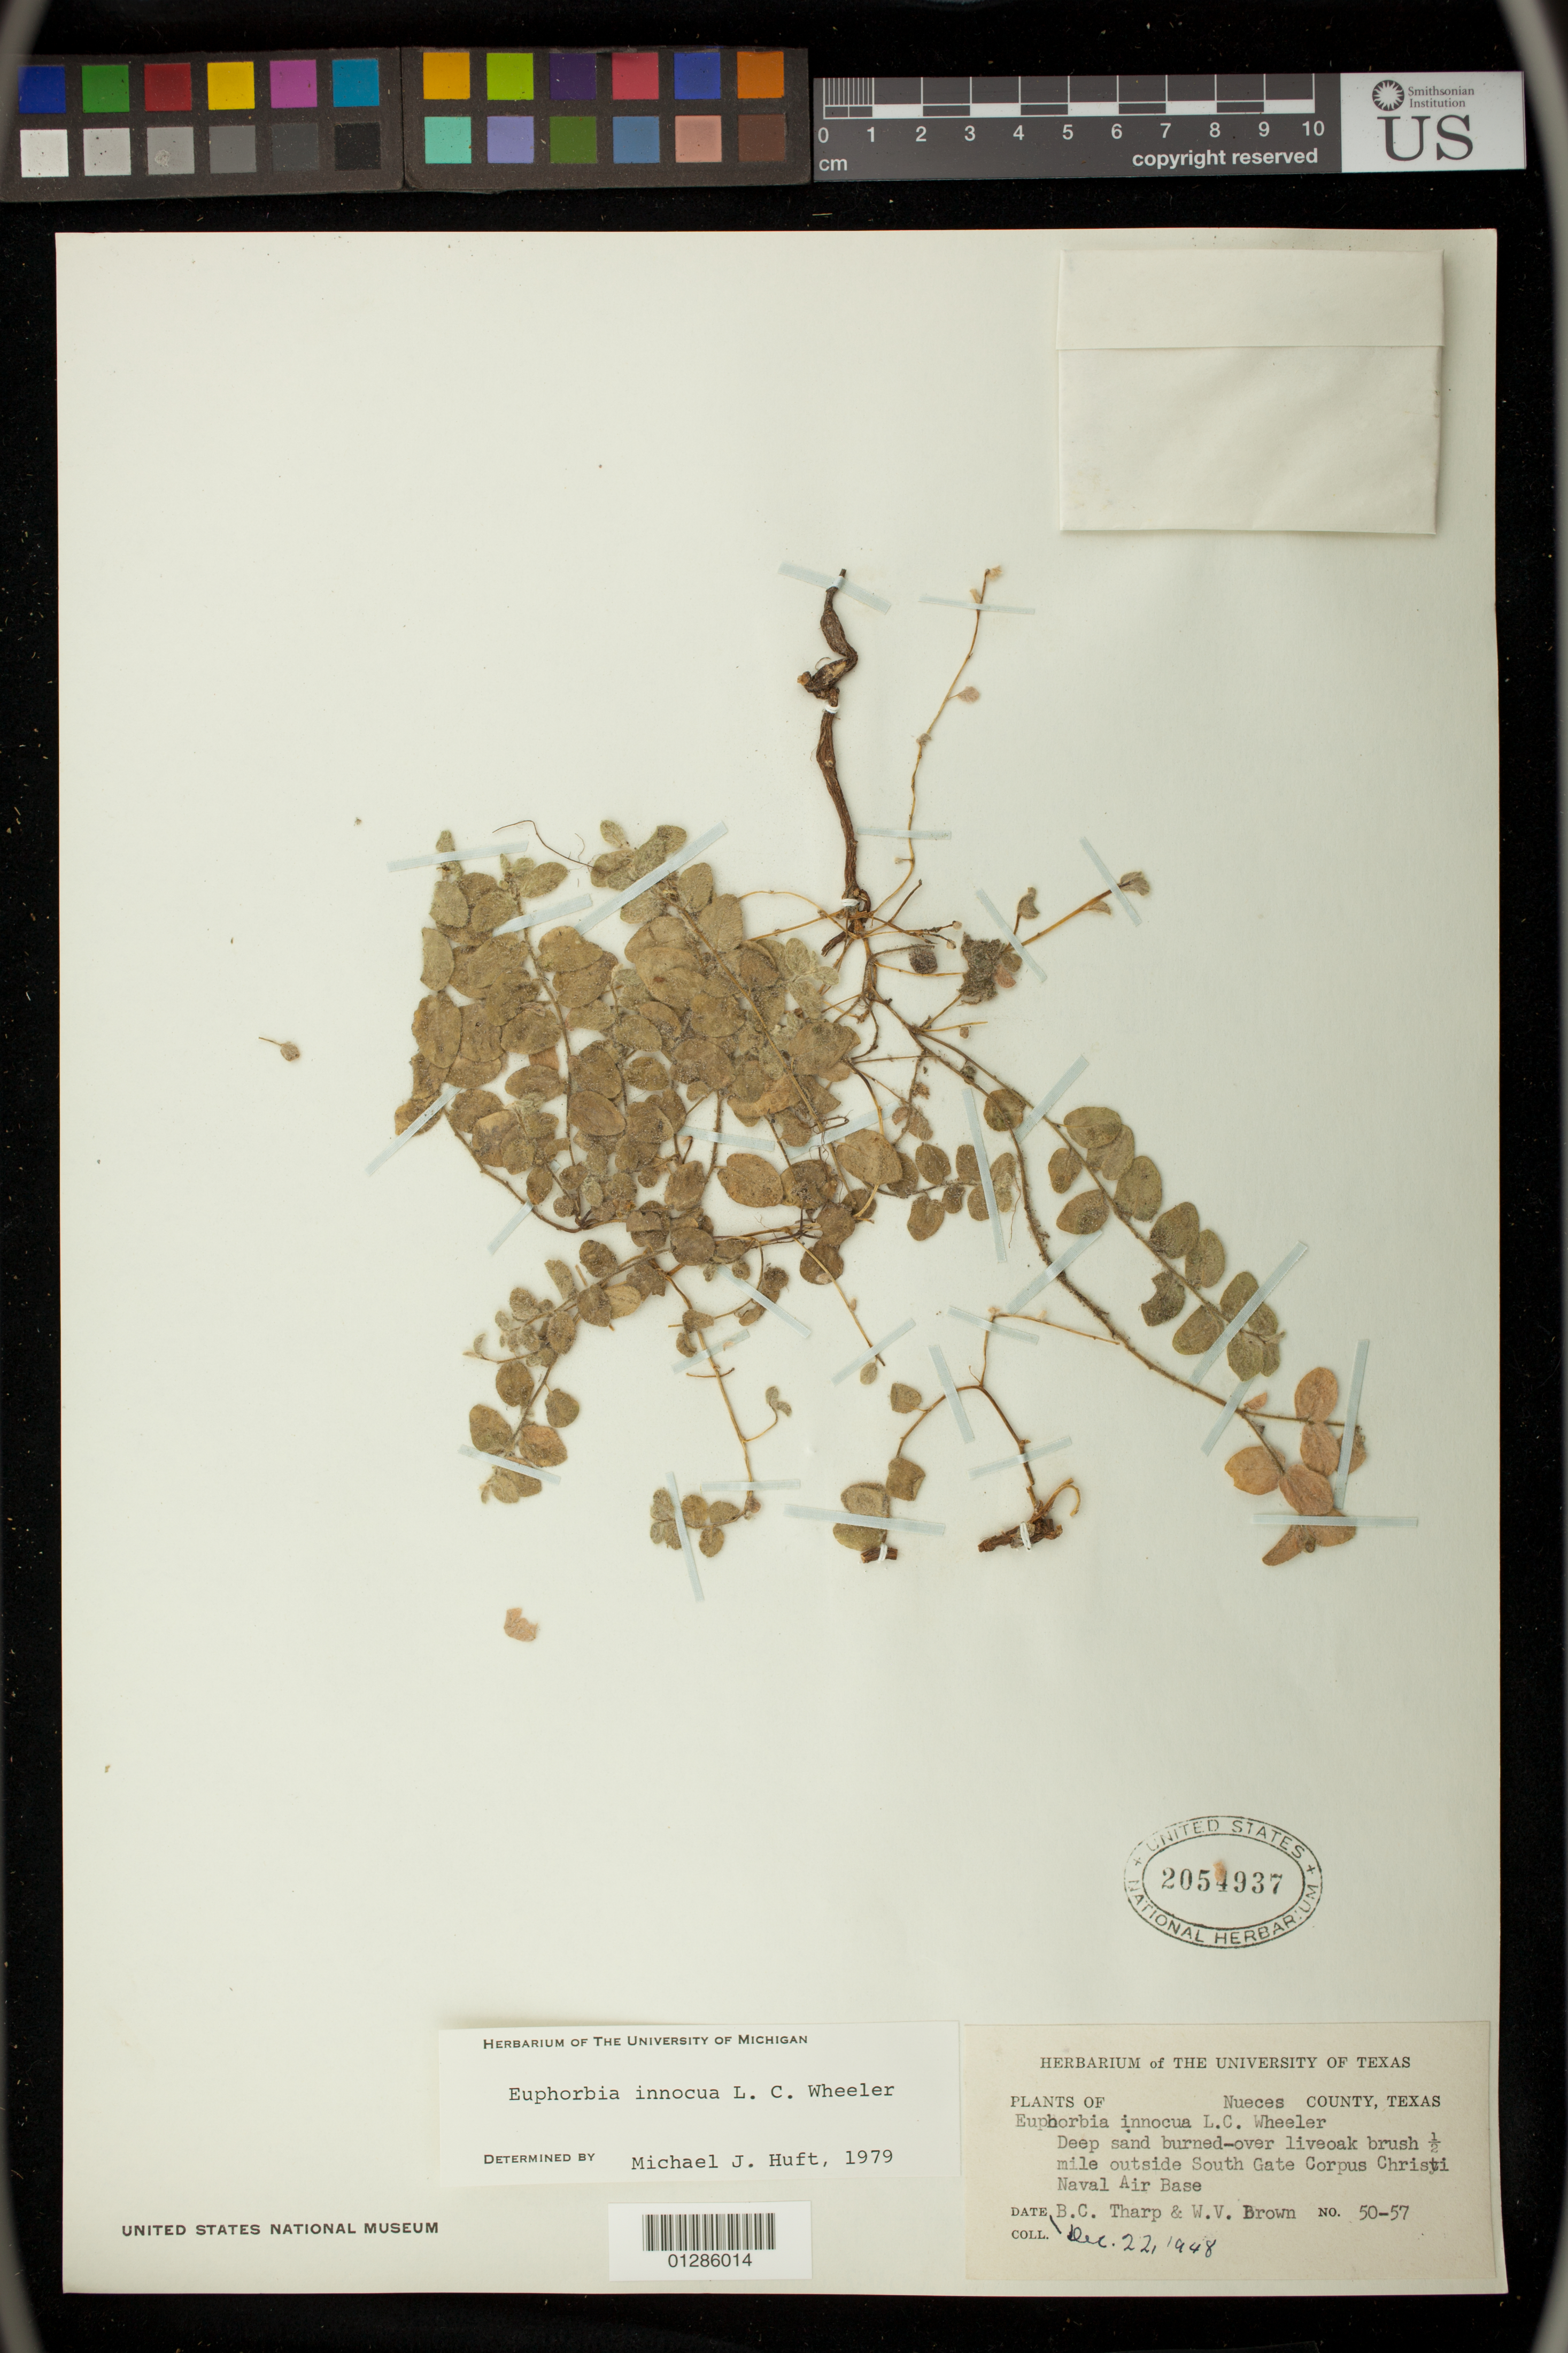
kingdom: Plantae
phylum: Tracheophyta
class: Magnoliopsida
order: Malpighiales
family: Euphorbiaceae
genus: Euphorbia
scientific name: Euphorbia innocua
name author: L.C. Wheeler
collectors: B. C. Tharp & W. Brown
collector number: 50-57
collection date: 1948-12-22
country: United States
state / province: Texas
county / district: Nueces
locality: .5 mile outside South Gate Corpus Christi Naval Air Base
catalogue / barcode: US 2054937